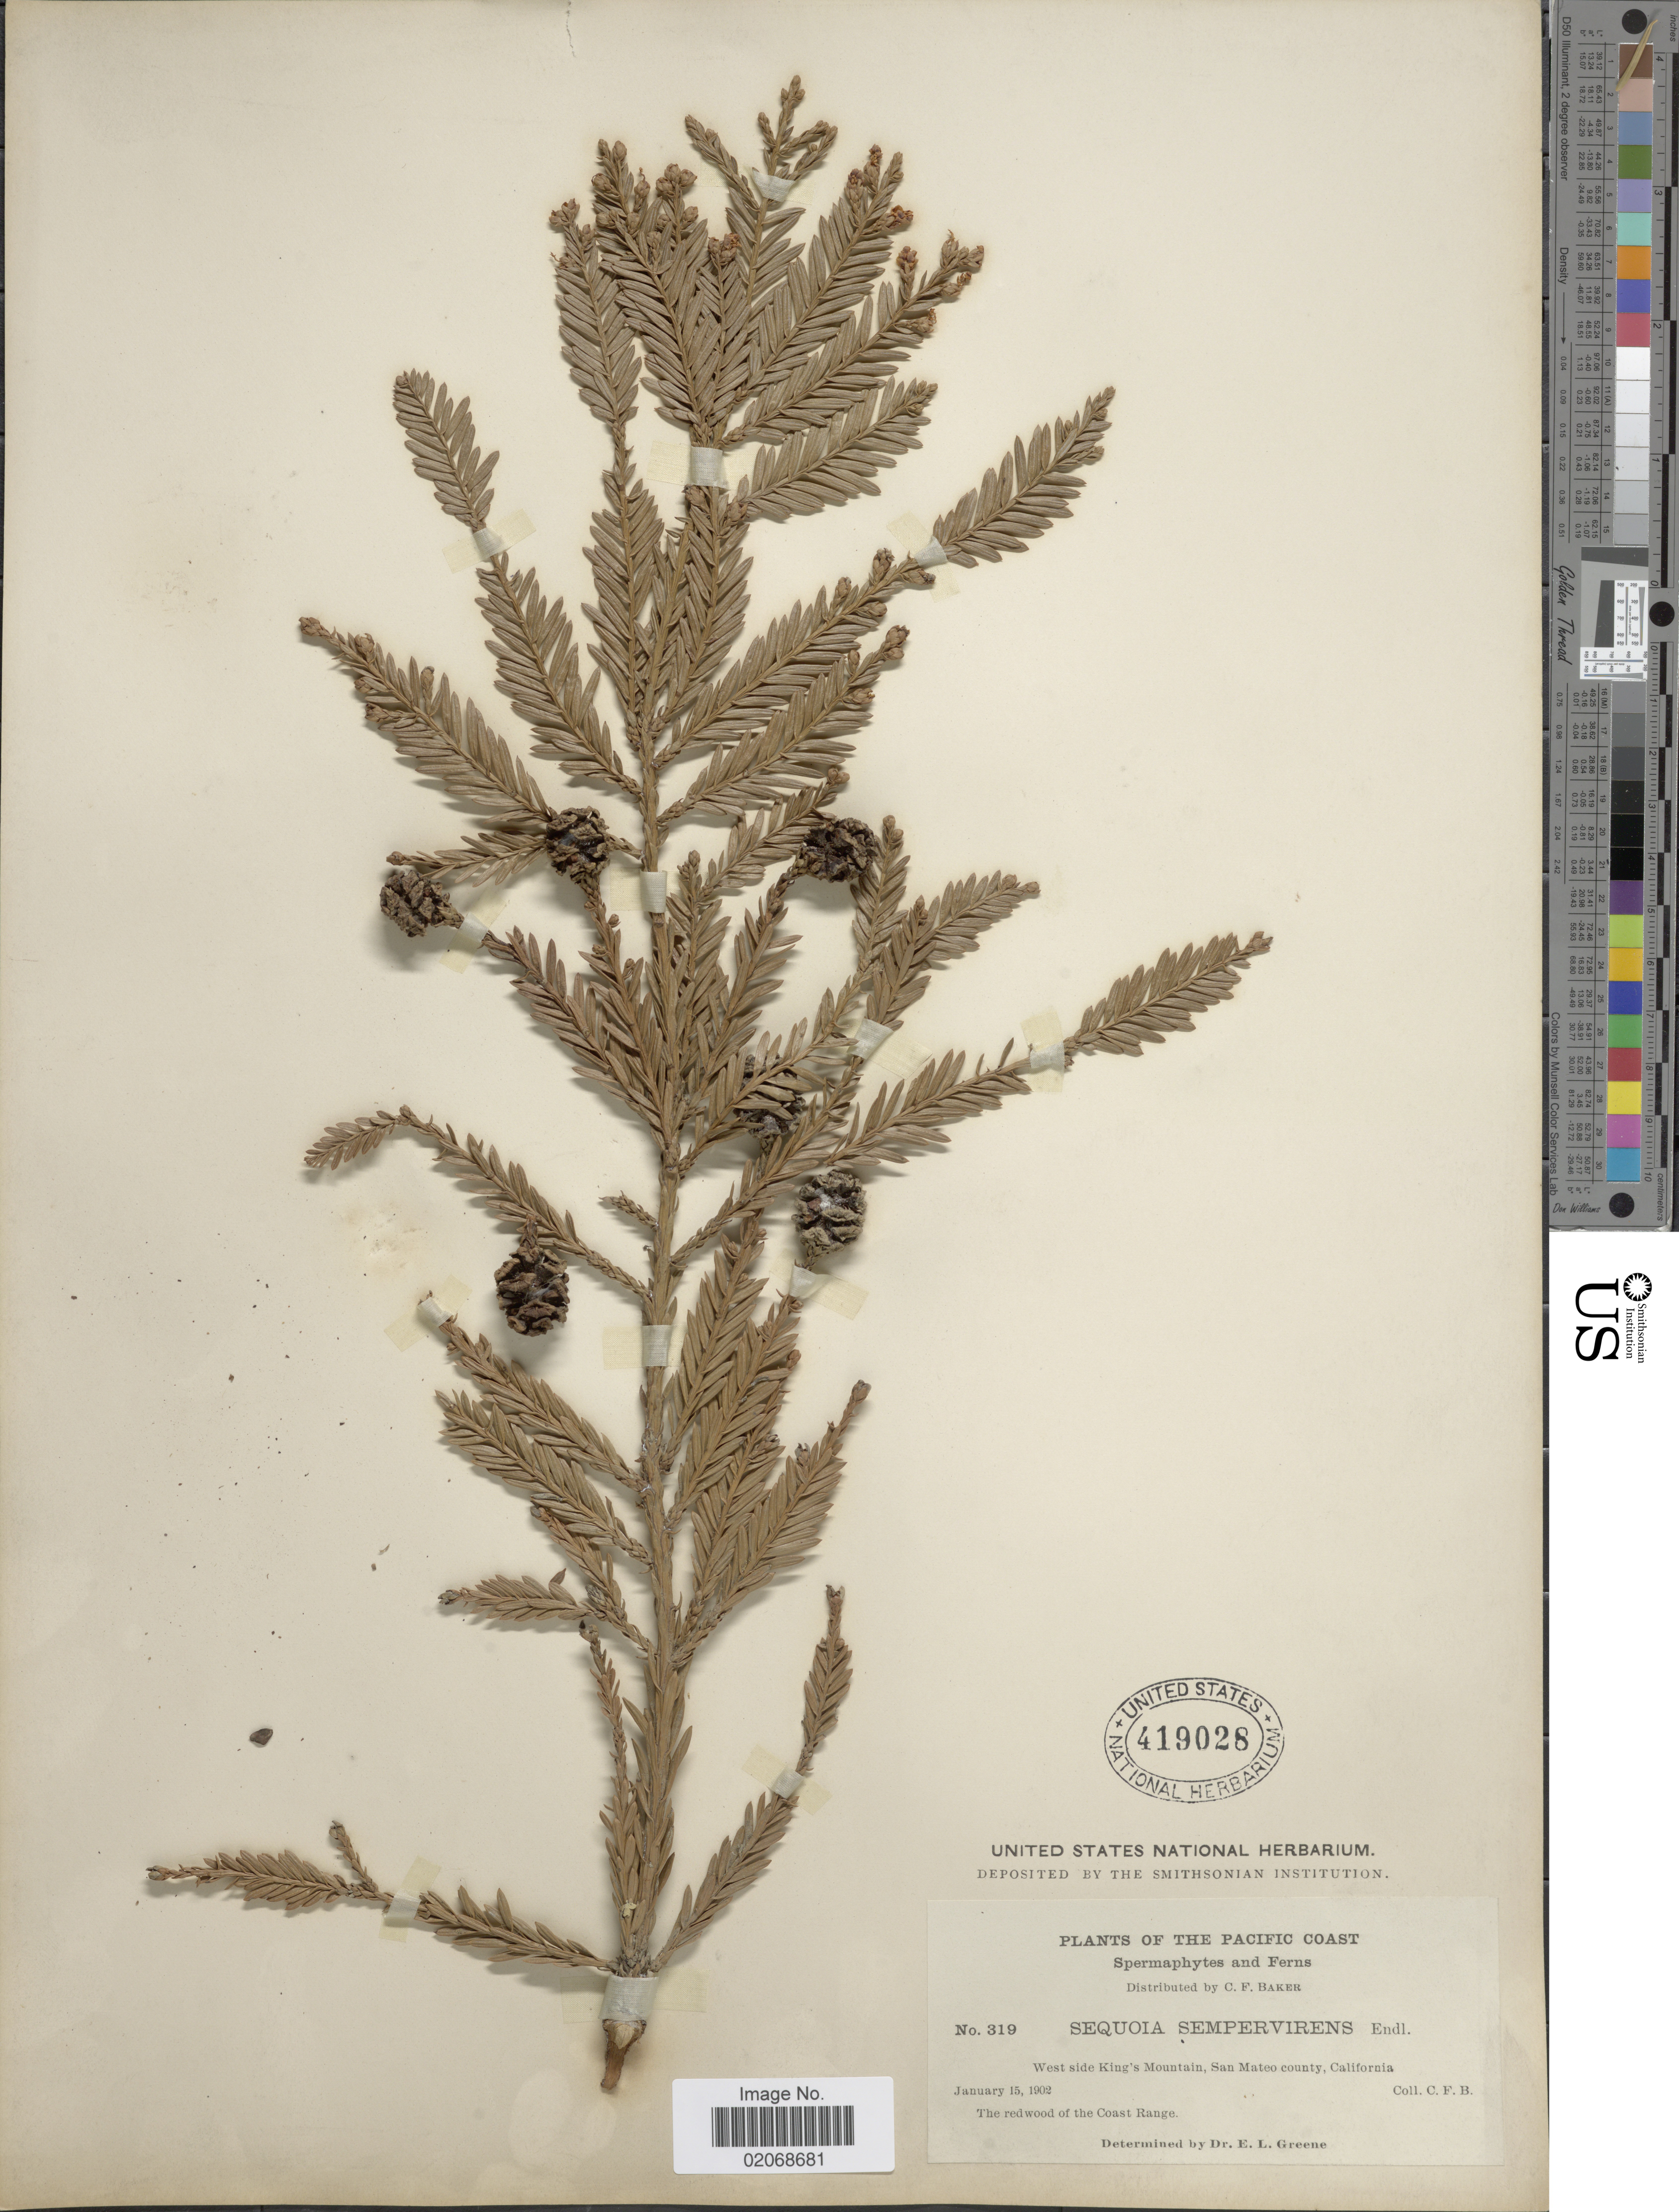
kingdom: Plantae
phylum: Tracheophyta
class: Pinopsida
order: Pinales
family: Cupressaceae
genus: Sequoia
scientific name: Sequoia sempervirens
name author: (D. Don) Endl.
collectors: C. F. Baker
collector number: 319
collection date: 1902-01-15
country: United States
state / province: California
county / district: San Mateo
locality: West side King's Mountain, San Mateo County, Pacific Coast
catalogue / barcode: US 419028